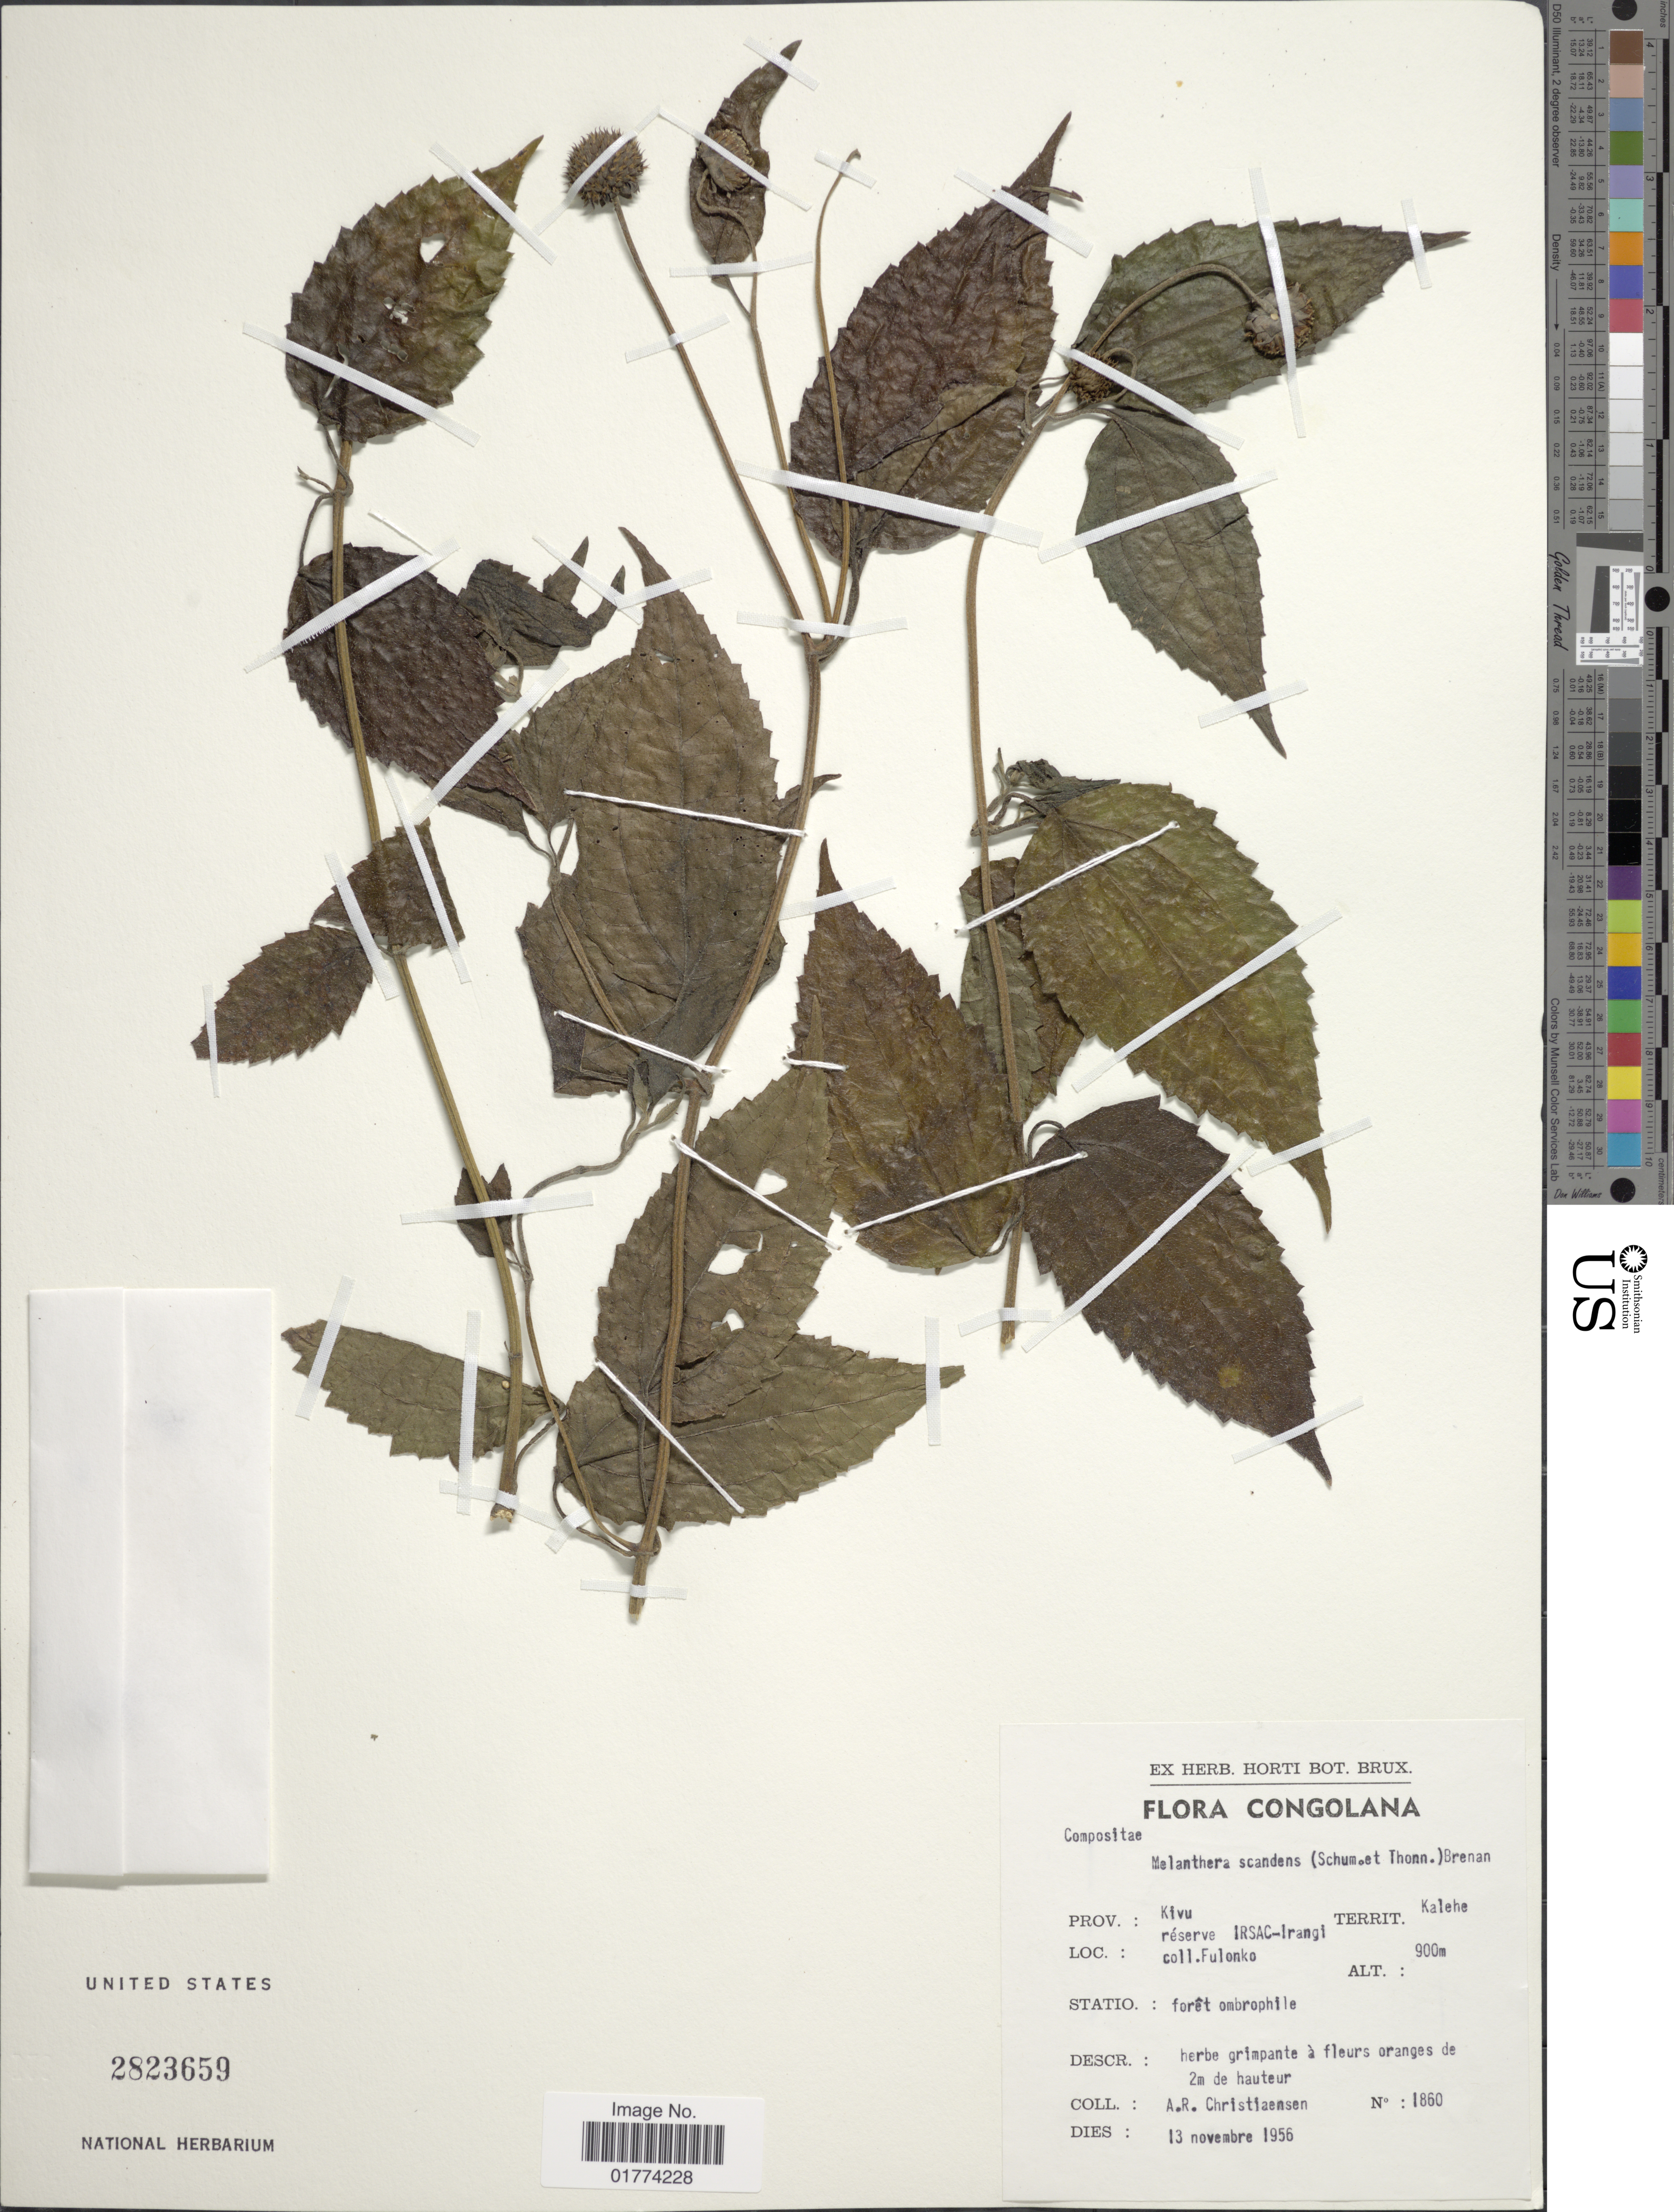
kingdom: Plantae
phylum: Tracheophyta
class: Magnoliopsida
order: Asterales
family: Asteraceae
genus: Melanthera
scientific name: Melanthera scandens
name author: (Schumach. & Thonn.) Brenan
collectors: A. Christiaensen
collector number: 1860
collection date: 1956-11-13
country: Congo, Democratic Republic of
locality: Prov. Kivu, Territ,. Kalehe reserve (Irsac-Irangi) coll. Fulonko. Congolana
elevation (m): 900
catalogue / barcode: US 2823659